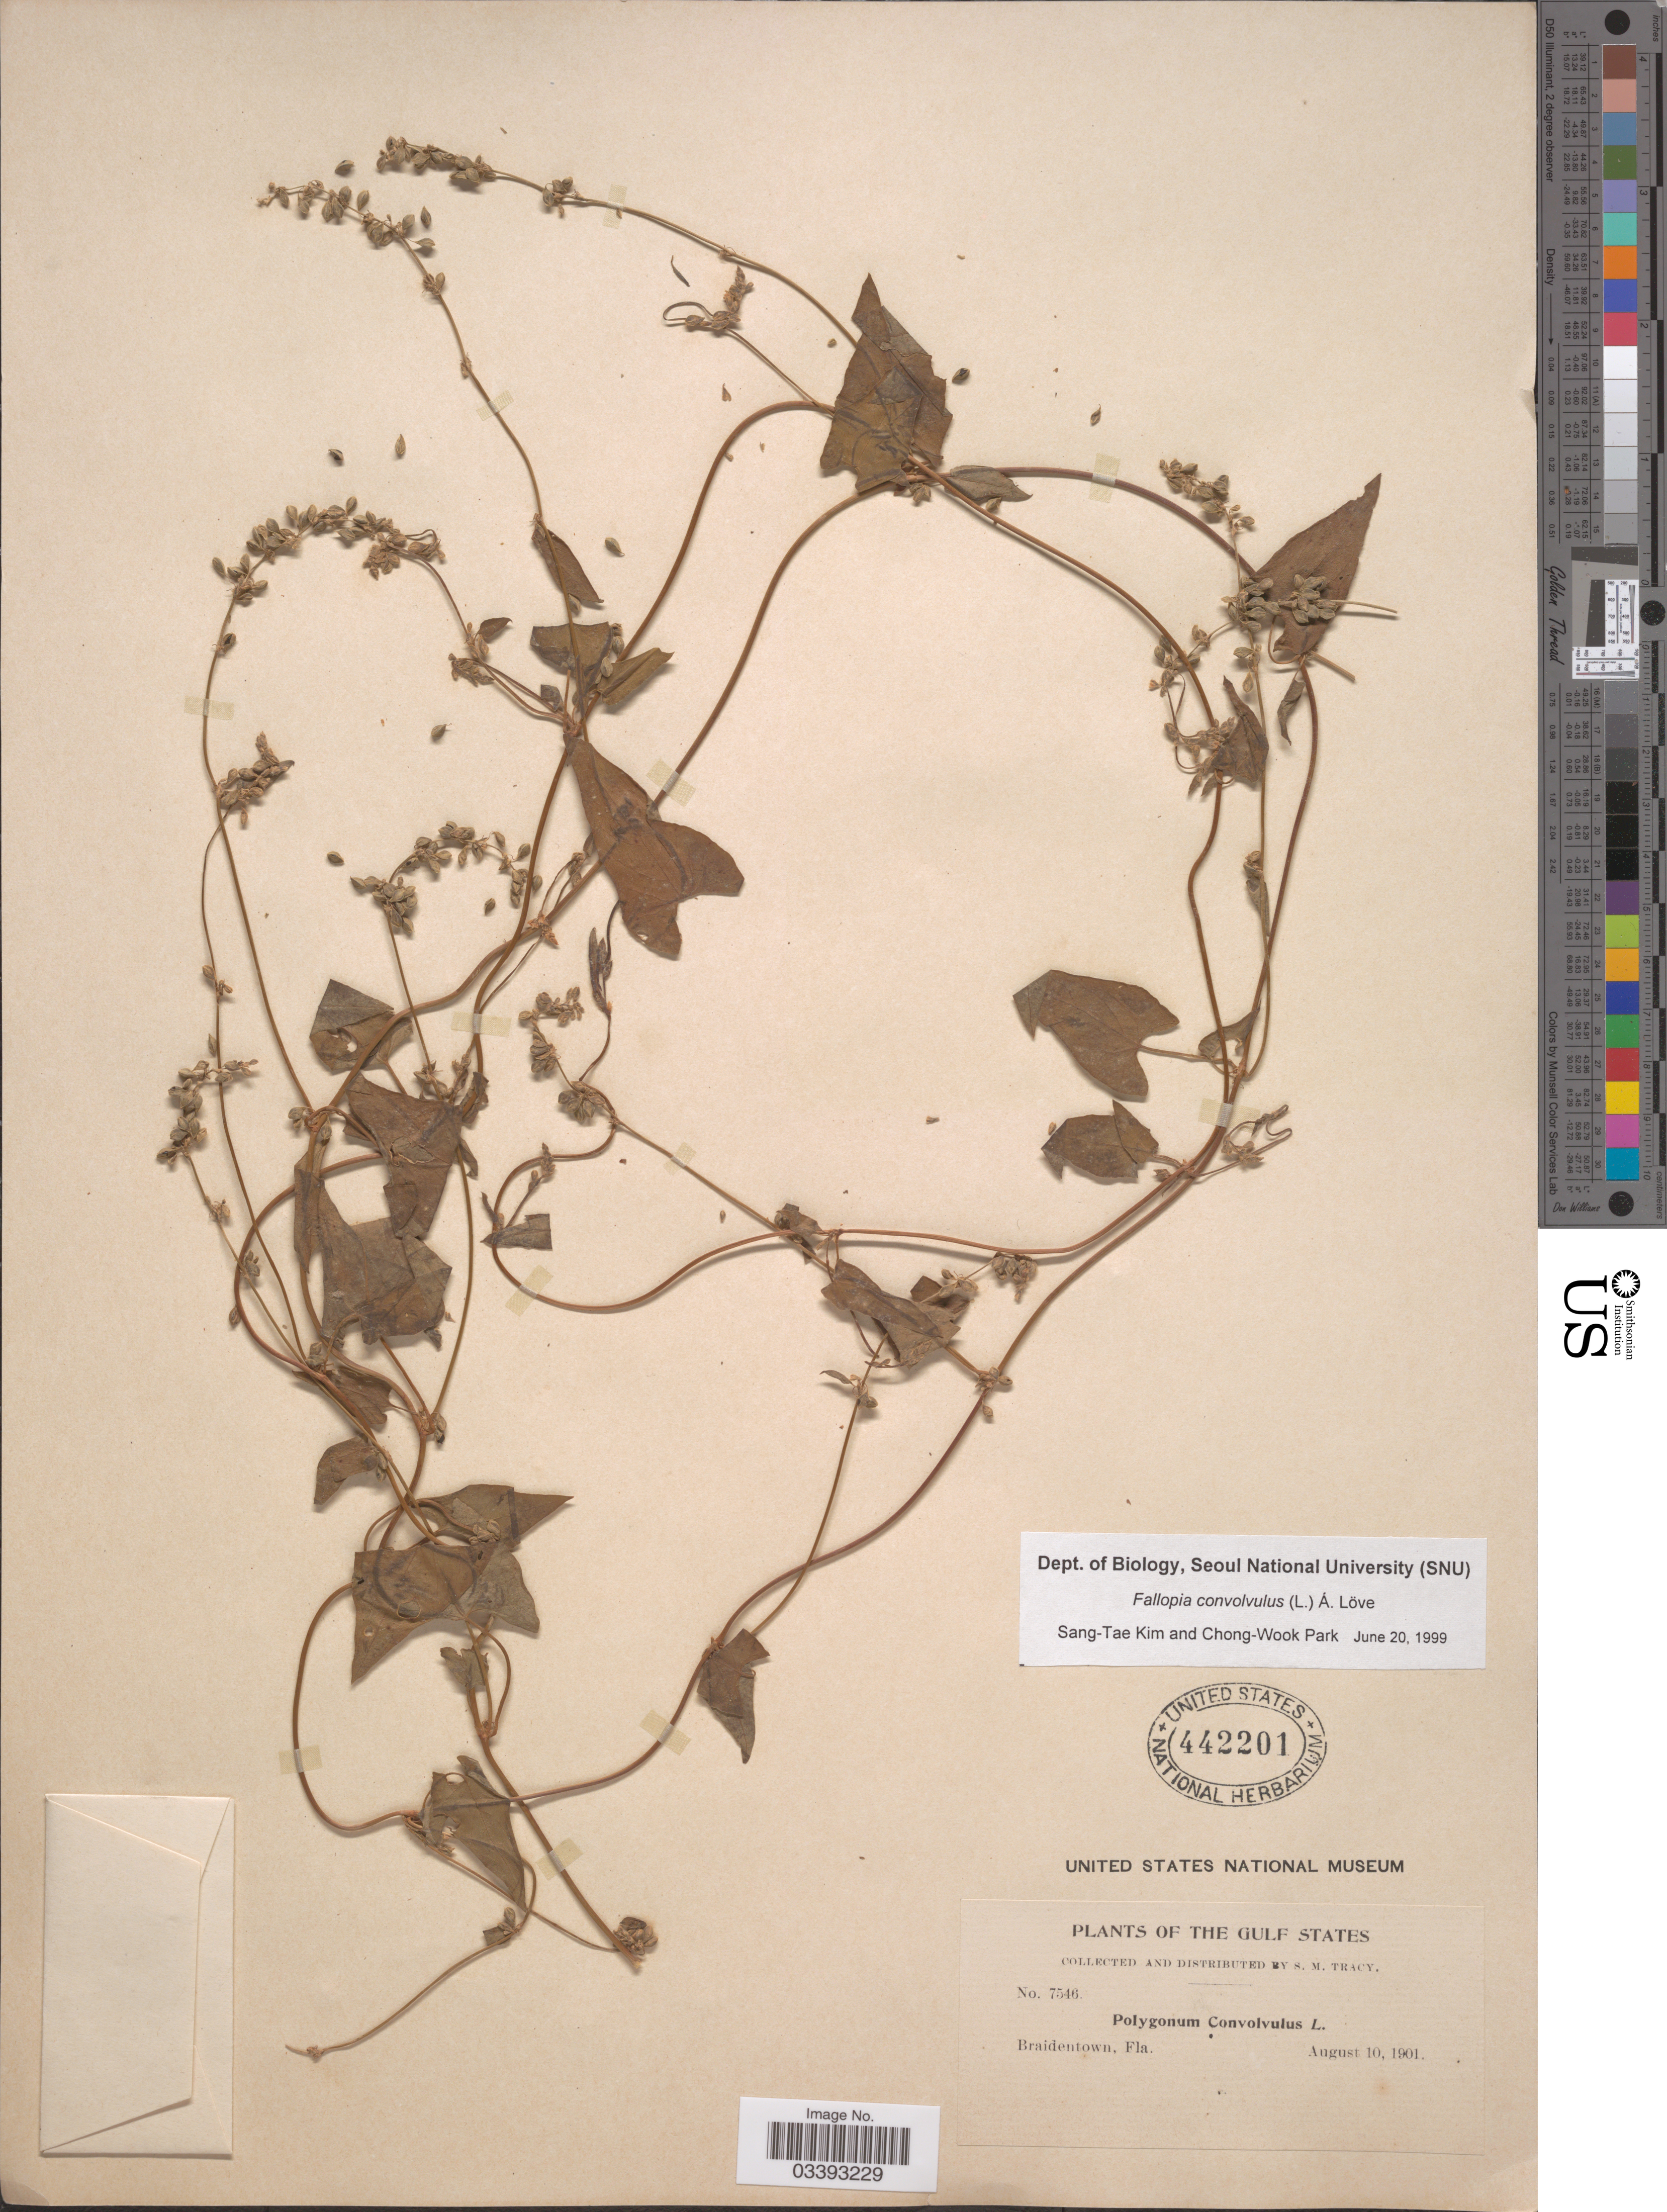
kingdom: Plantae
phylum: Tracheophyta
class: Magnoliopsida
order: Caryophyllales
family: Polygonaceae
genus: Fallopia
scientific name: Fallopia convolvulus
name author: (L.) Á. Löve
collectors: S. M. Tracy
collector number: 7546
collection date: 1901-08-10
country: United States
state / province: Florida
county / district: Manatee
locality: The Gulf States. Braidentown (present day: Bradenton)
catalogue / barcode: US 442201